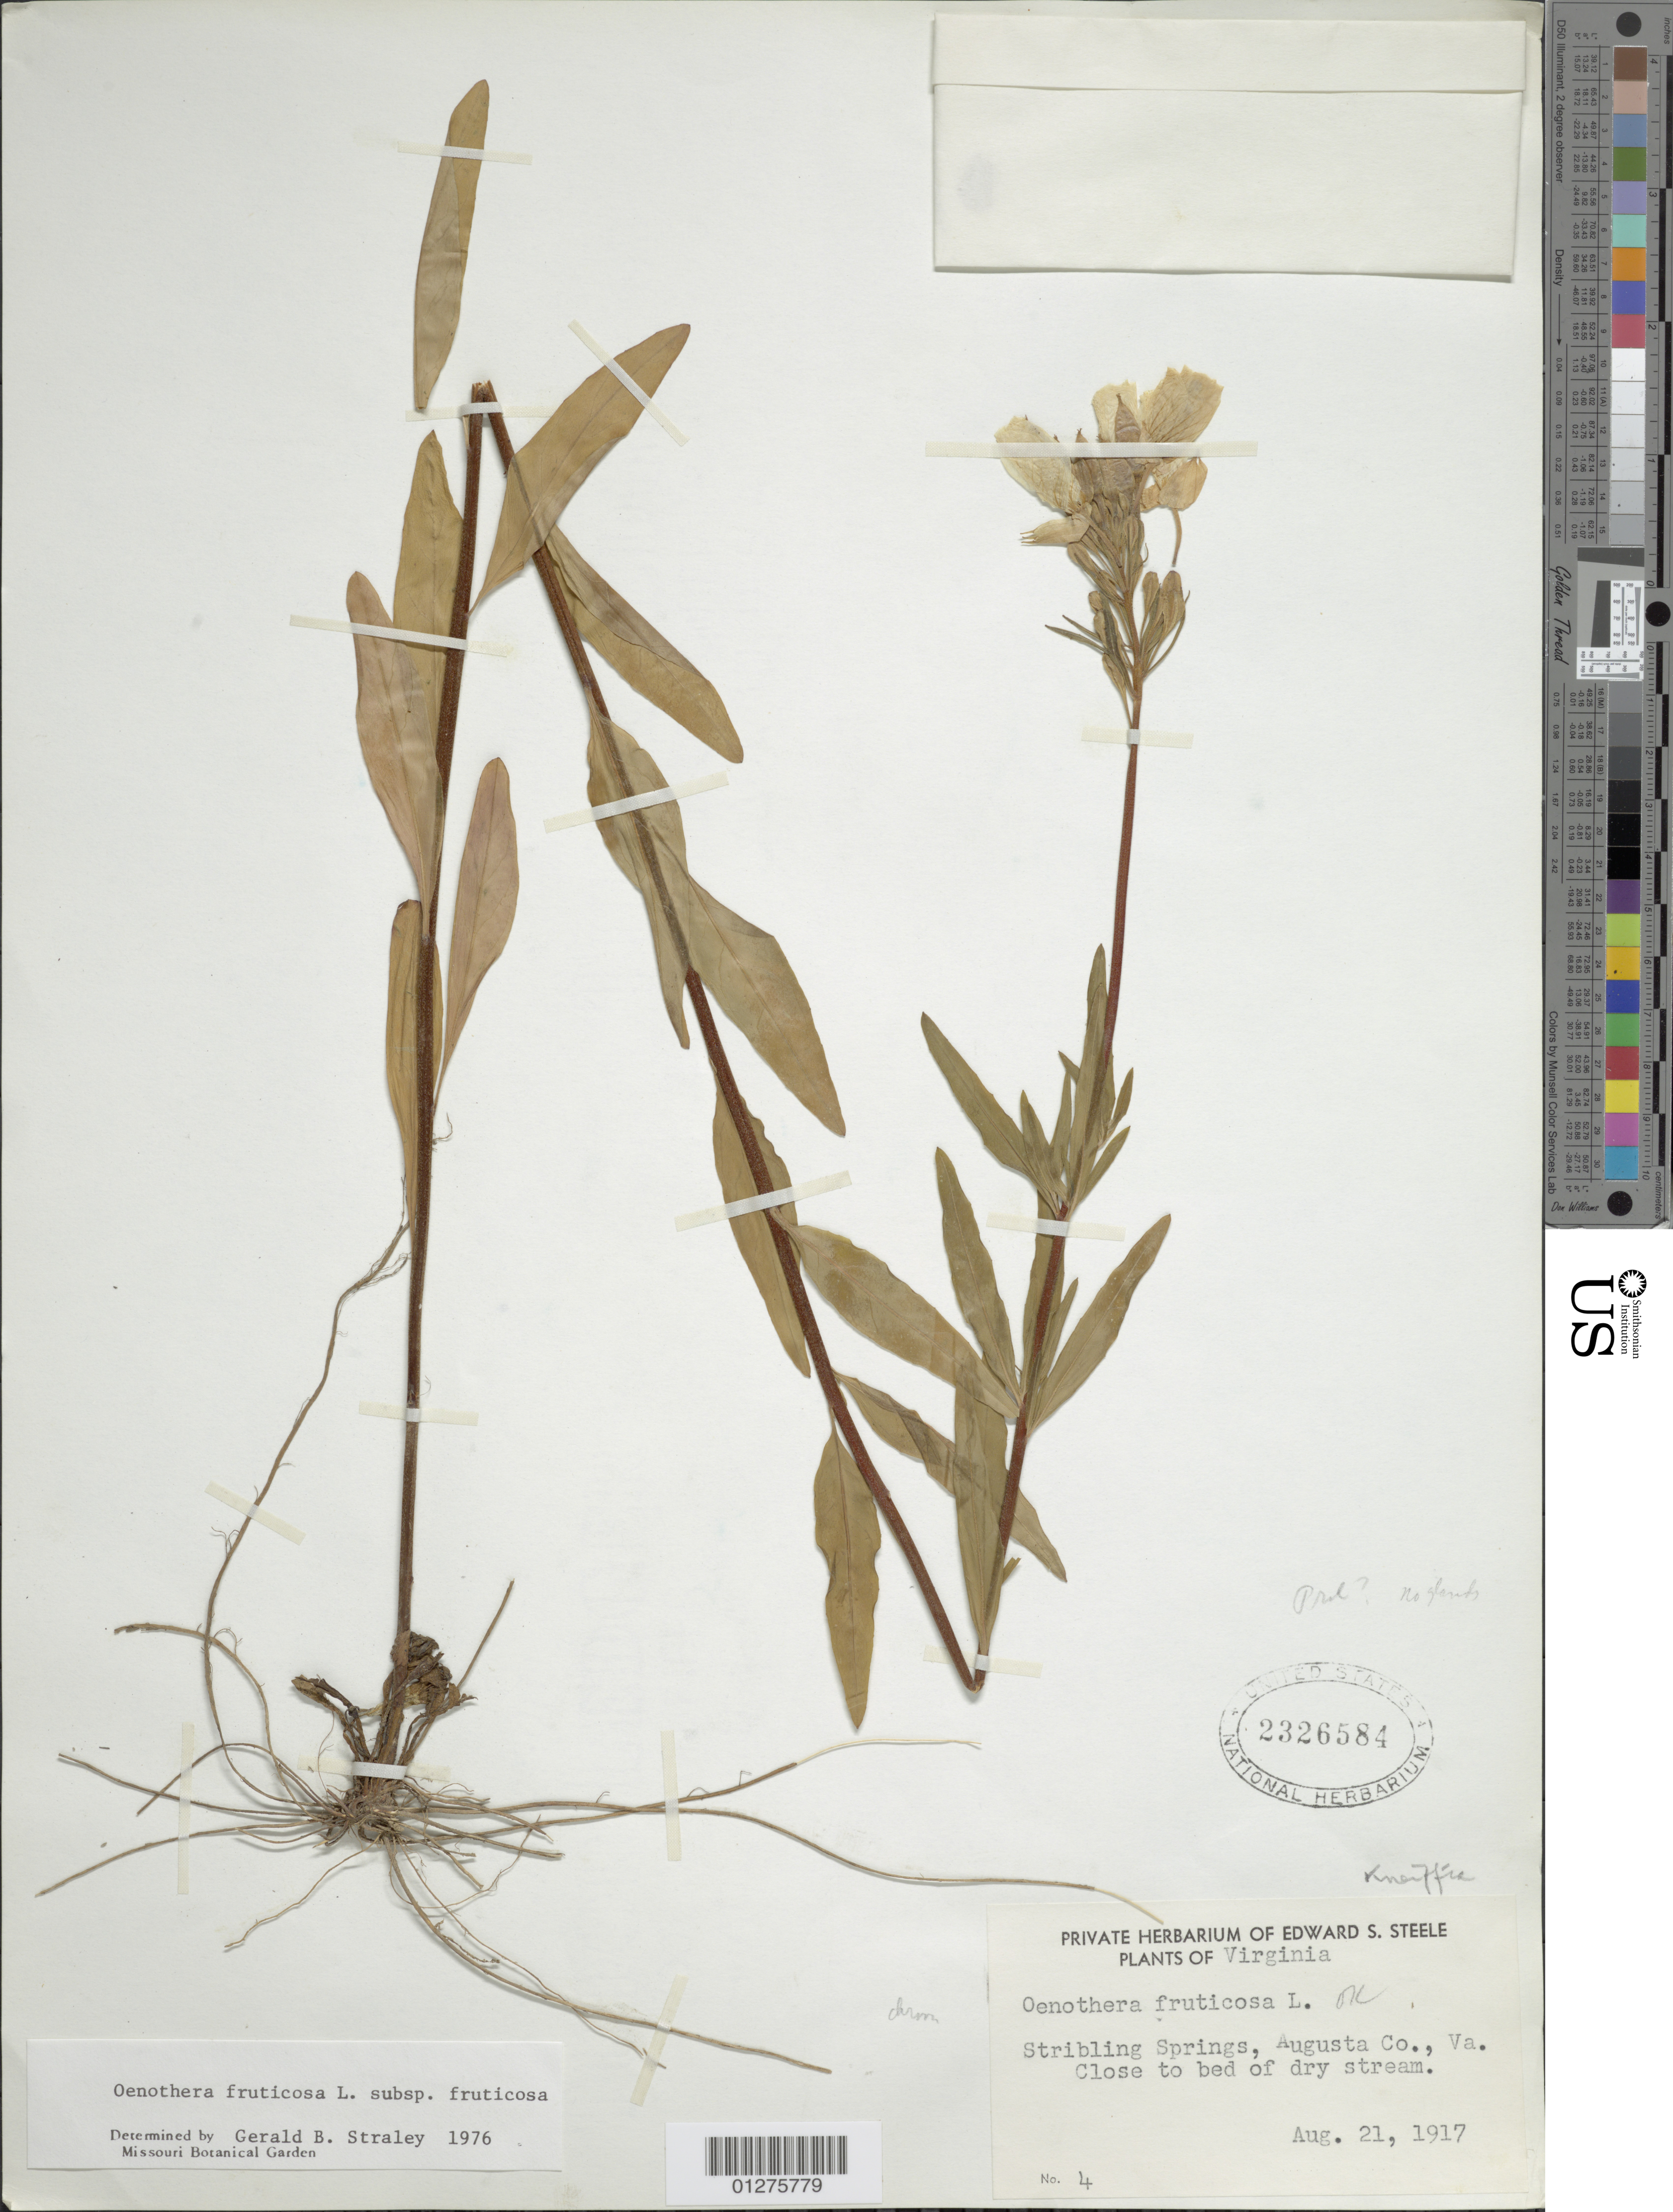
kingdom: Plantae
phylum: Tracheophyta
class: Magnoliopsida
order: Myrtales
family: Onagraceae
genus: Oenothera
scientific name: Oenothera fruticosa subsp. fruticosa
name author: L.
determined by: Straley, G. B.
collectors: E. Steele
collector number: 4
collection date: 1917-08-21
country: United States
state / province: Virginia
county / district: Augusta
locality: Stribling Springs.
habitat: Close to bed of dry stream.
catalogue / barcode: US 2326584